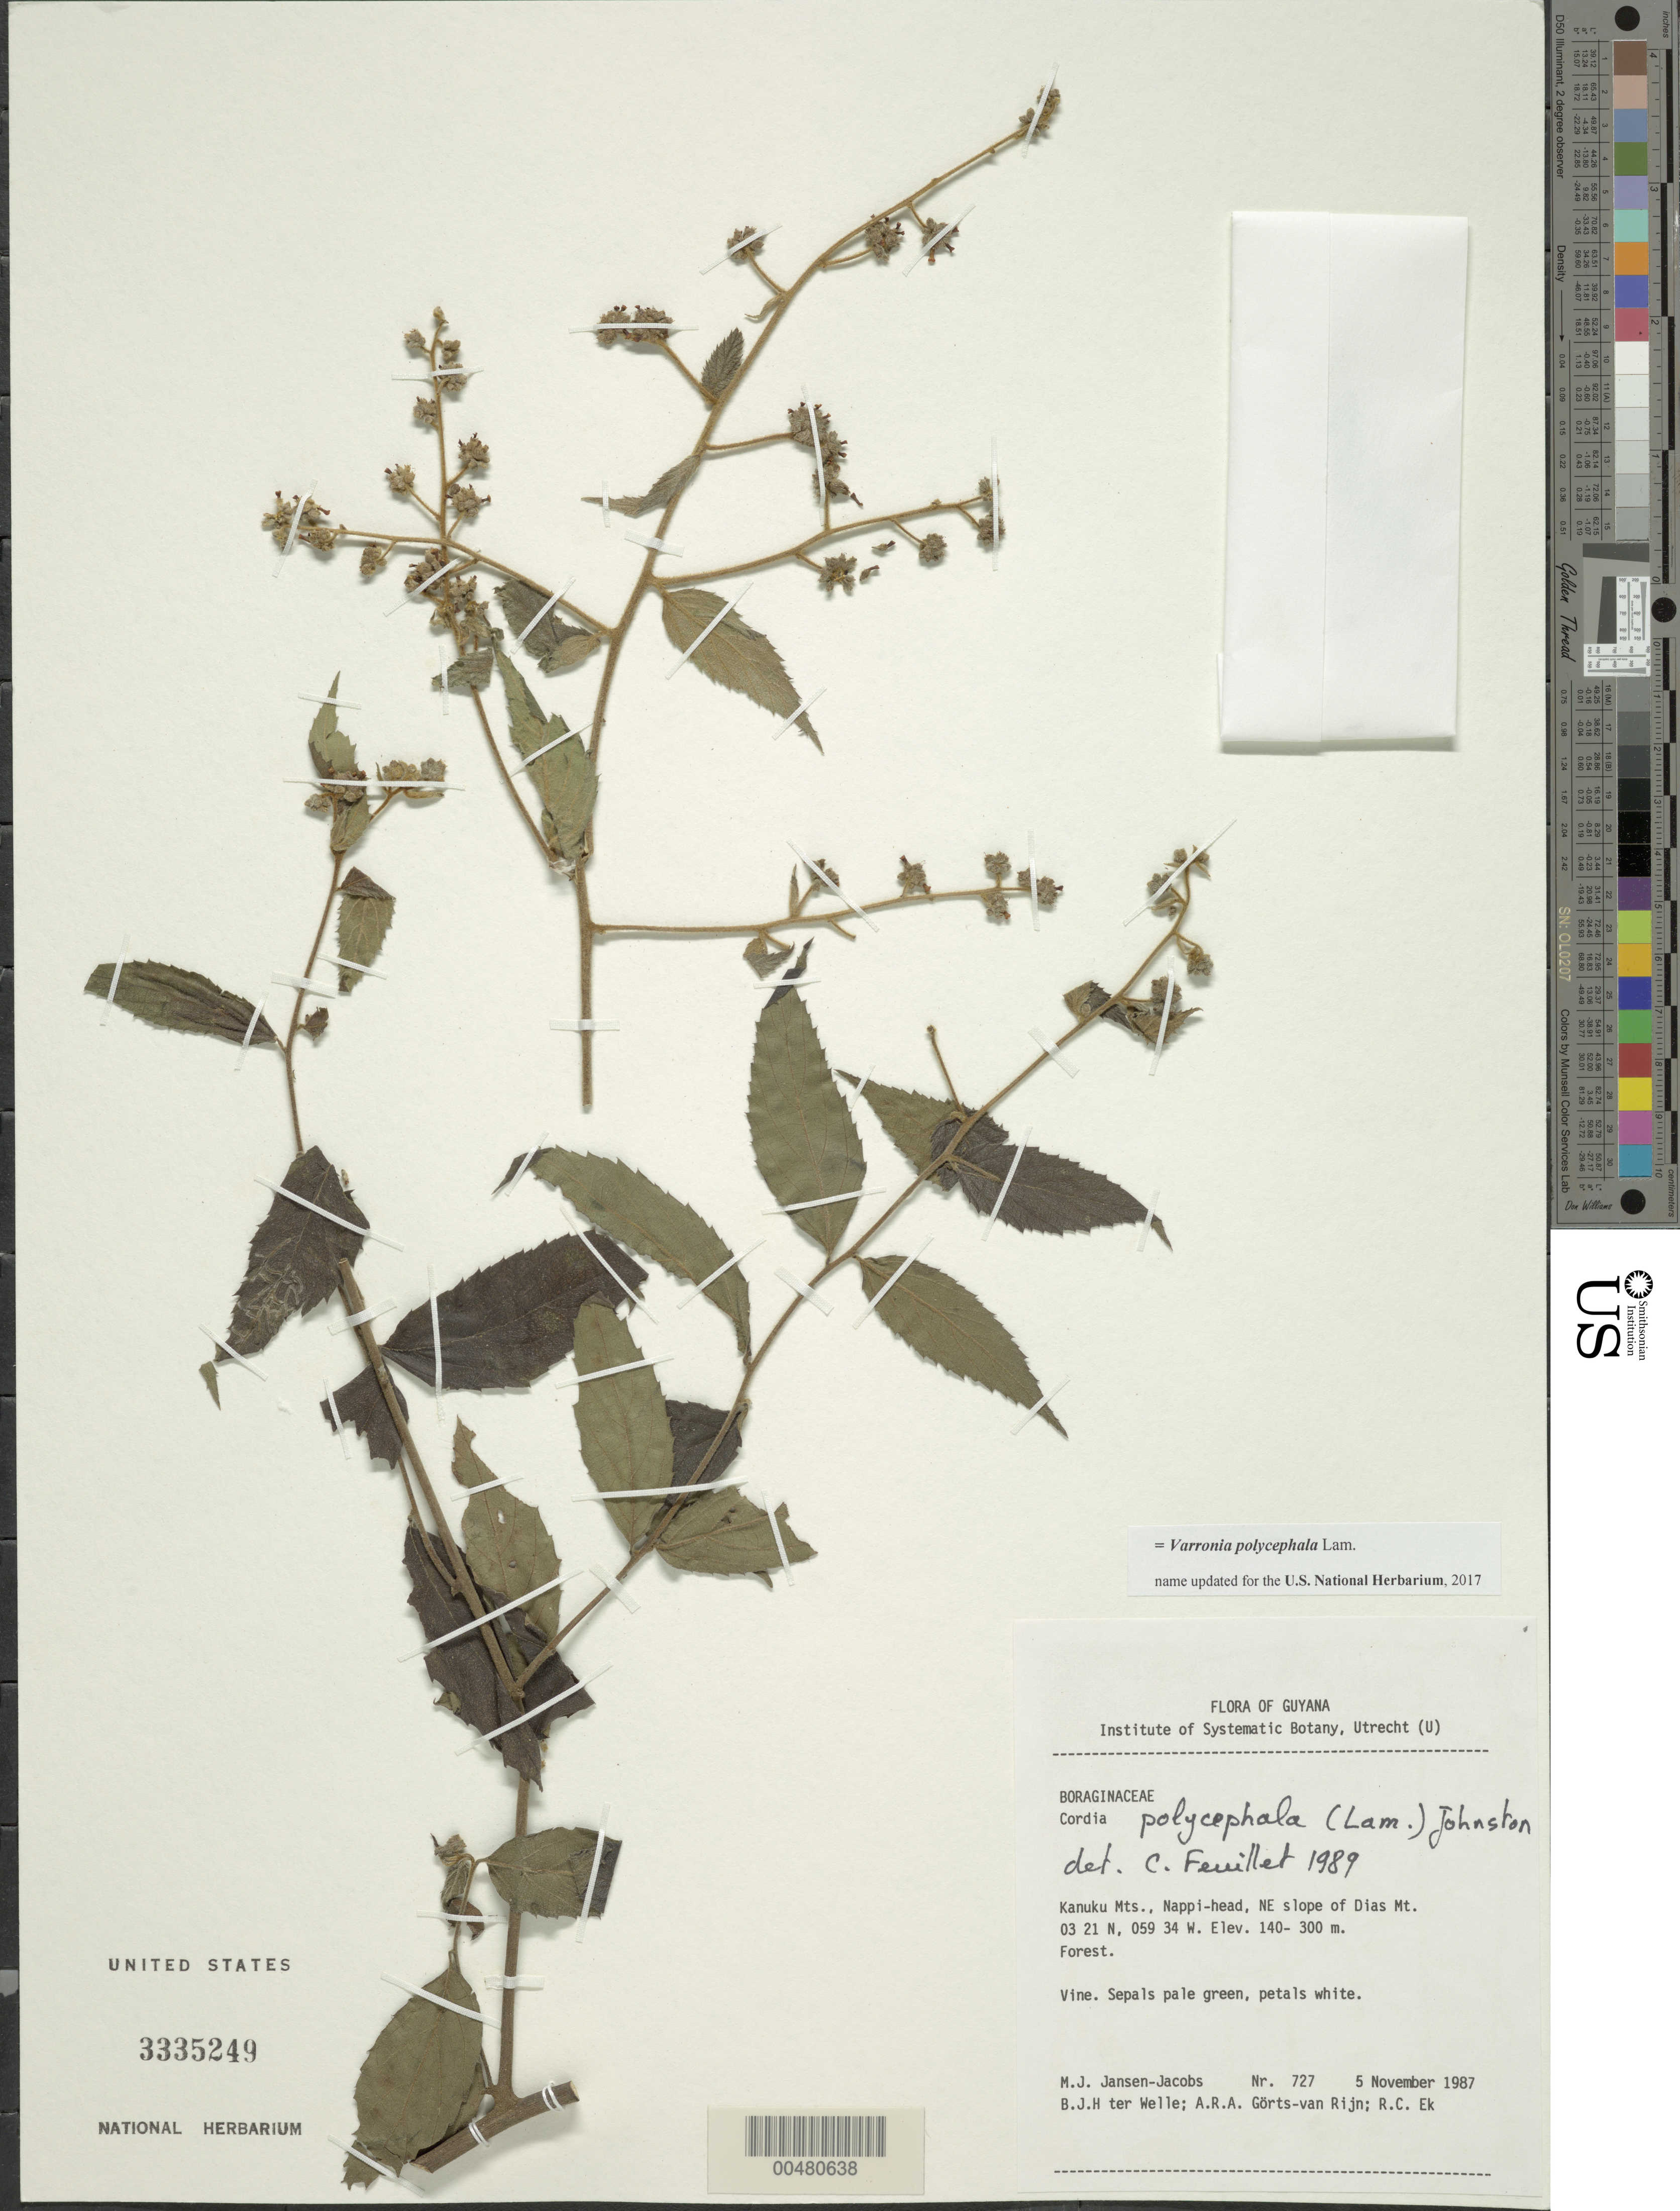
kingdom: Plantae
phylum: Tracheophyta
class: Magnoliopsida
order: Boraginales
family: Cordiaceae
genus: Varronia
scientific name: Varronia polycephala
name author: Lam.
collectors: M. J. Jansen-Jacobs, B. Welle, A. .R. A. Görts-van Rijn & R. C. Ek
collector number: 727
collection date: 1987-11-05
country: Guyana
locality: Kanuku Mts., Nappi-head, NE slope of Dias Mt.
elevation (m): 140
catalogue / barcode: US 3335249